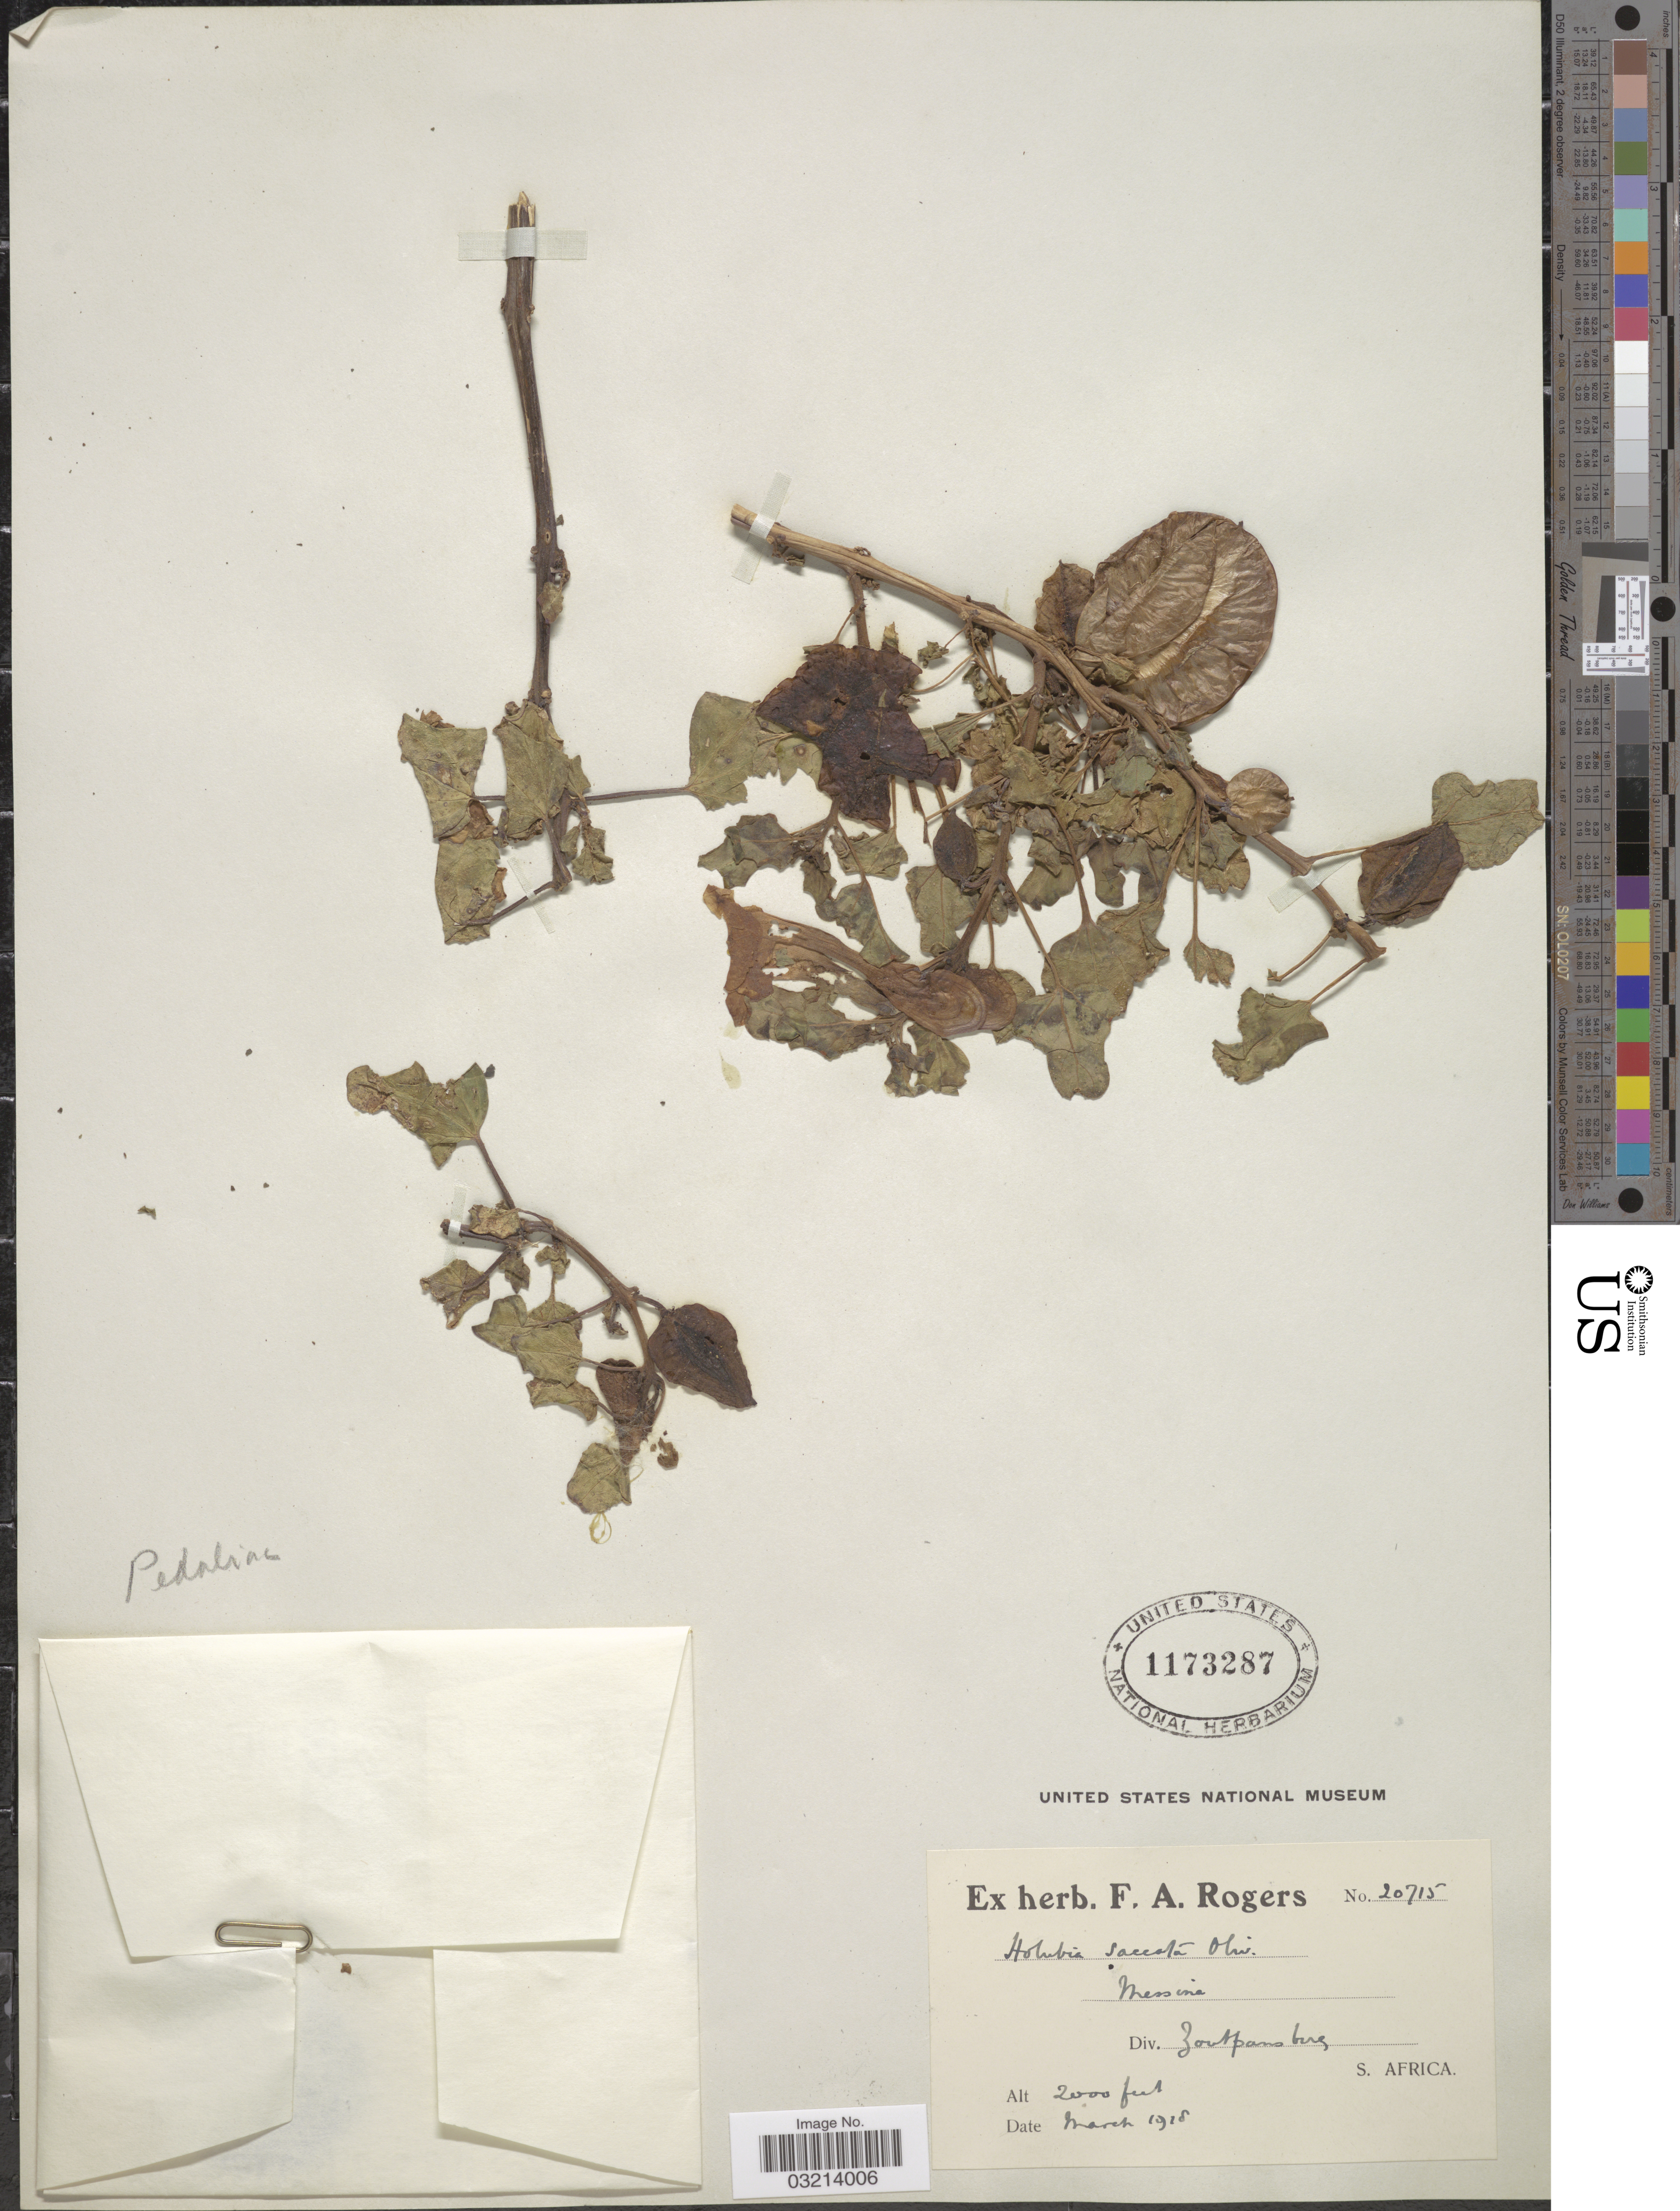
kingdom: Plantae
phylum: Tracheophyta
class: Magnoliopsida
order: Lamiales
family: Pedaliaceae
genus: Holubia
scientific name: Holubia saccata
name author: Oliv.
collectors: ex herb. F. A. Rogers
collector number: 20715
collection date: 1918-03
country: South Africa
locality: Messina. Div. Zoutpansberg.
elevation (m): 610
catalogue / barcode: US 1173287